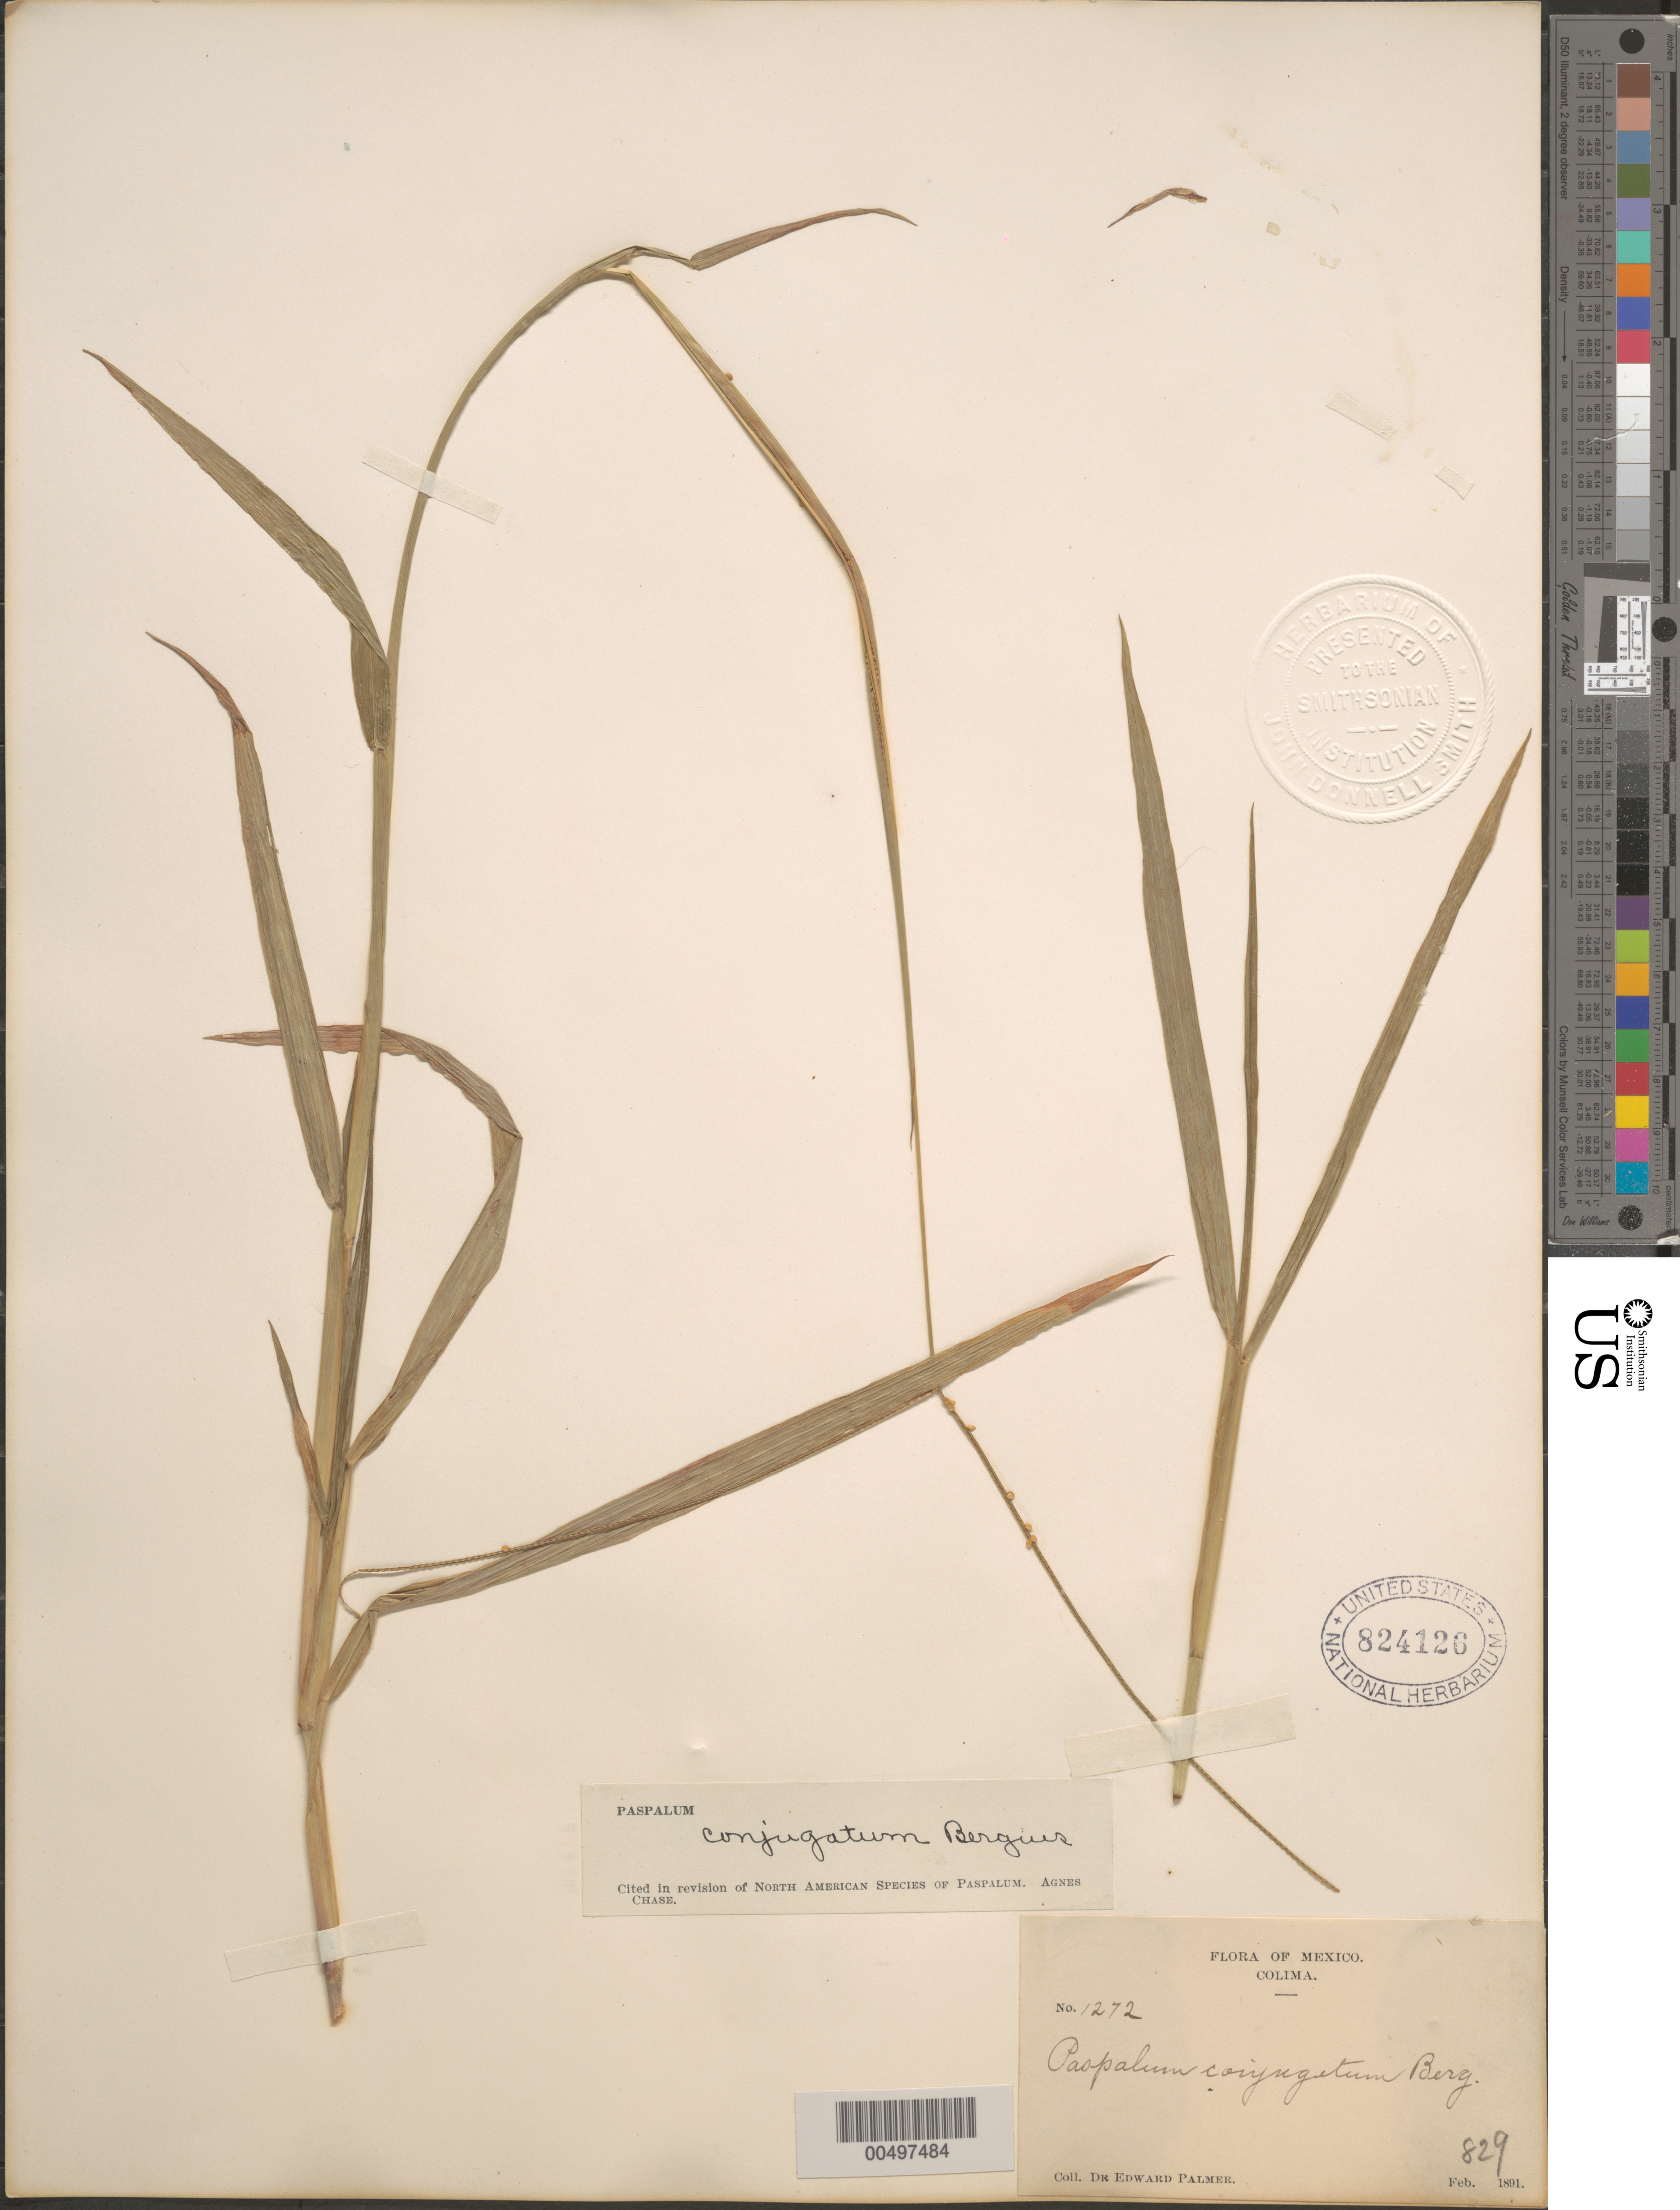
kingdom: Plantae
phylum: Tracheophyta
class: Liliopsida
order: Poales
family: Poaceae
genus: Paspalum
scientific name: Paspalum conjugatum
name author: P.J. Bergius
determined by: Chase, [M.] Agnes, (US)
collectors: E. Palmer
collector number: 1272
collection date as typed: Feb 1891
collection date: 1891-02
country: Mexico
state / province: Colima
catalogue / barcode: US 824126